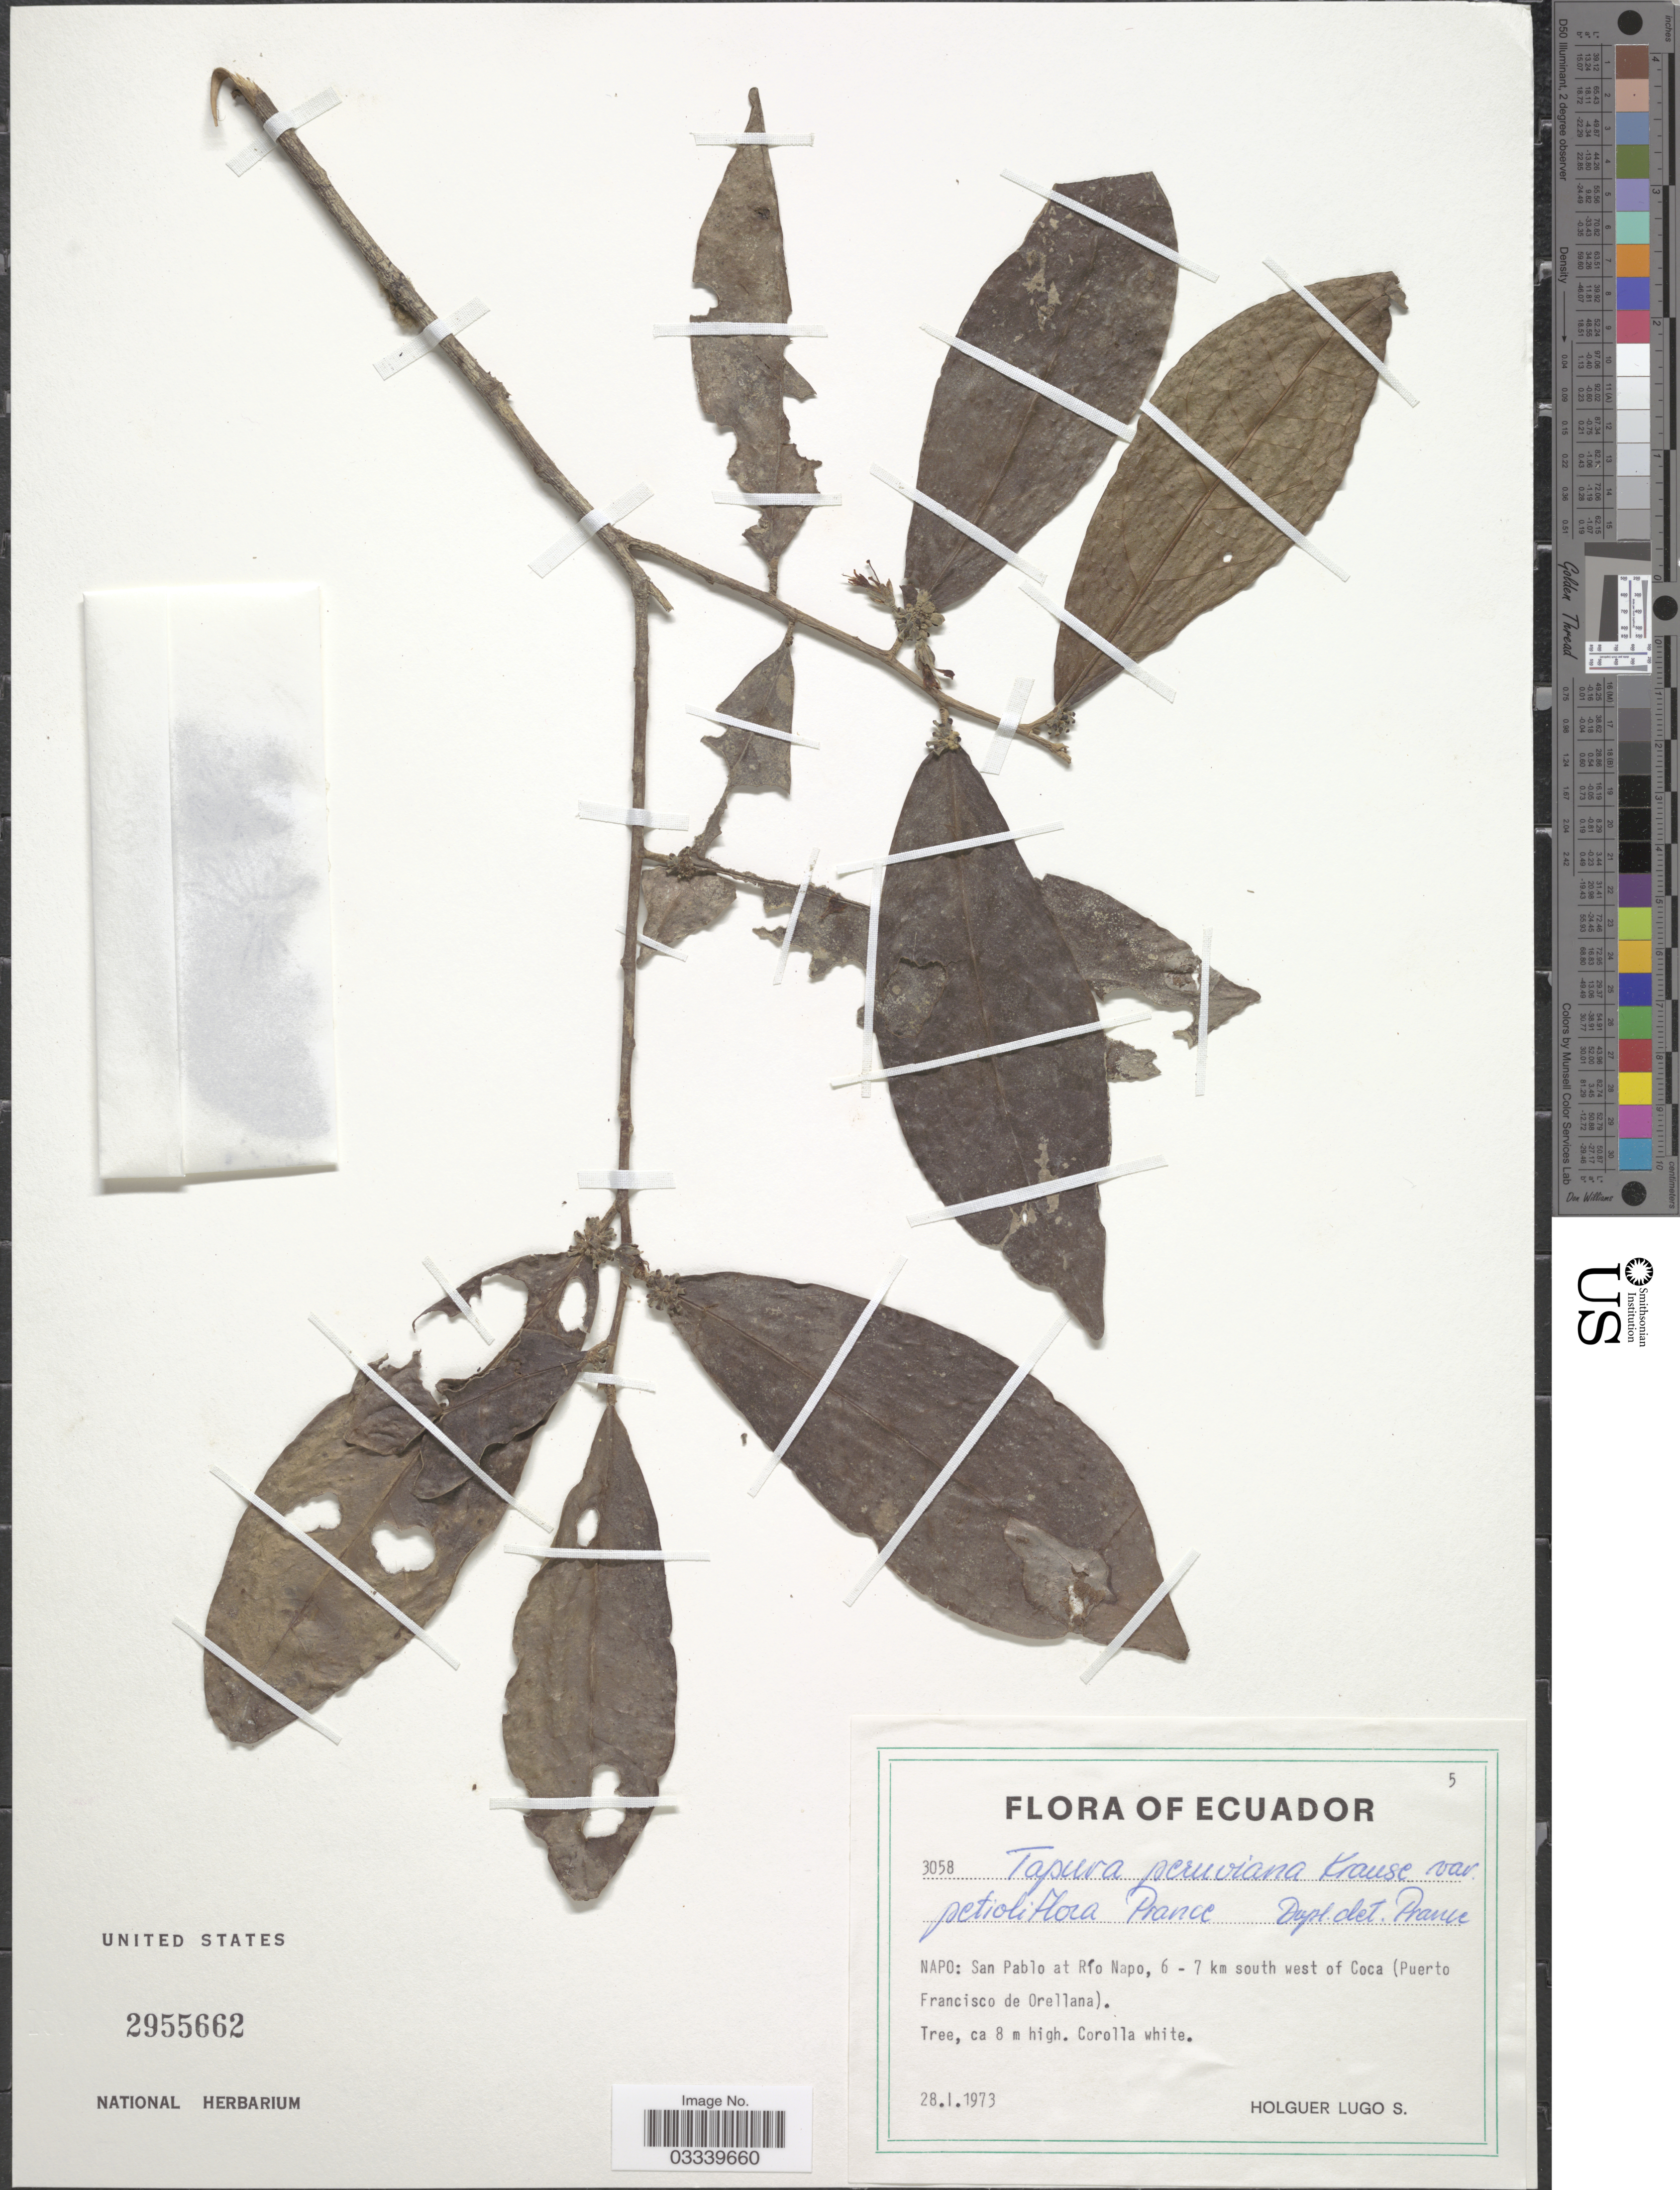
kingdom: Plantae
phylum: Tracheophyta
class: Magnoliopsida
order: Malpighiales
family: Dichapetalaceae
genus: Tapura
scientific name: Tapura peruviana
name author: K. Krause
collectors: H. Lugo S.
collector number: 3058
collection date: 1973-01-28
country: Ecuador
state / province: Napo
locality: San Pablo at Río Napo, 6 - 7 km south west of Coca (Puerto Francisco de Orellana).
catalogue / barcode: US 2955662